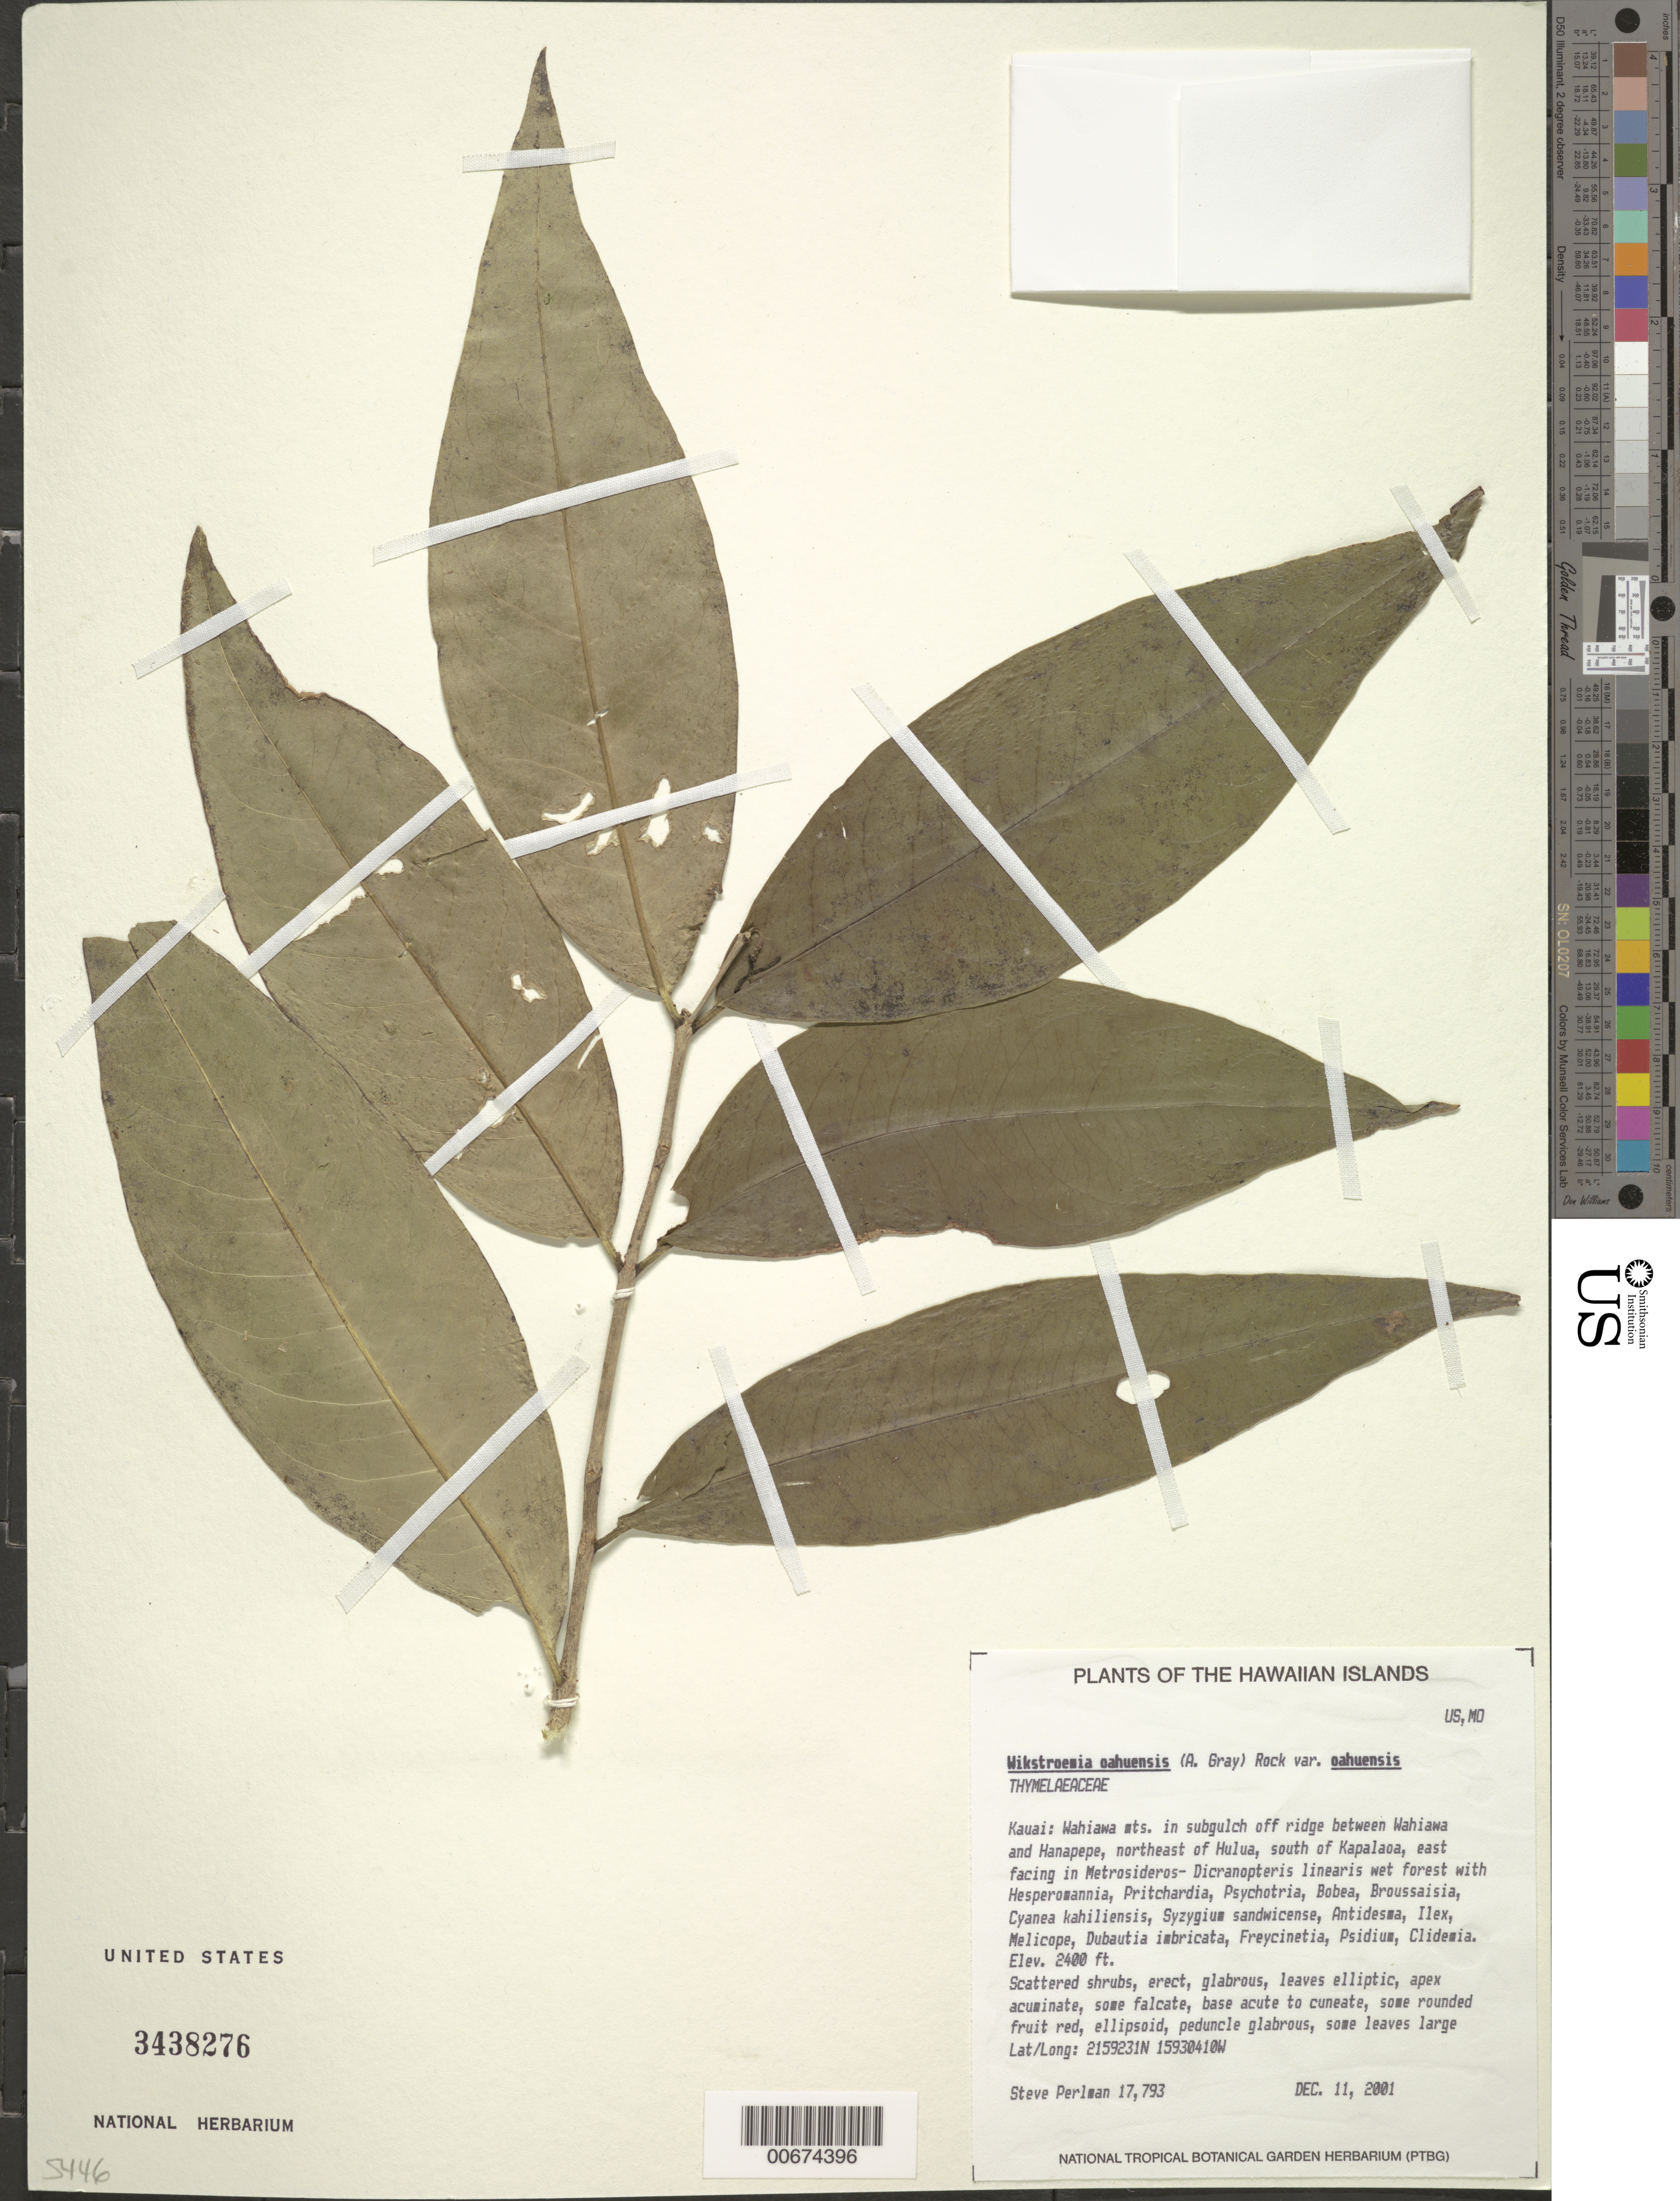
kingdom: Plantae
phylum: Tracheophyta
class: Magnoliopsida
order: Malvales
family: Thymelaeaceae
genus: Wikstroemia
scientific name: Wikstroemia oahuensis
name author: (A. Gray) Rock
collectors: S. P. Perlman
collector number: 17793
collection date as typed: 11 Dec 2001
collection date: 2001-12-11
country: United States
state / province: Hawaii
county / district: Kaui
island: Kaua'i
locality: Wahiawa mts., in subgulch off ridge between Wahiawa and Hanapepe, north east of Hulua, south of Kapalaoa, east facing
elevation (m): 731.5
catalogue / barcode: US 3438276